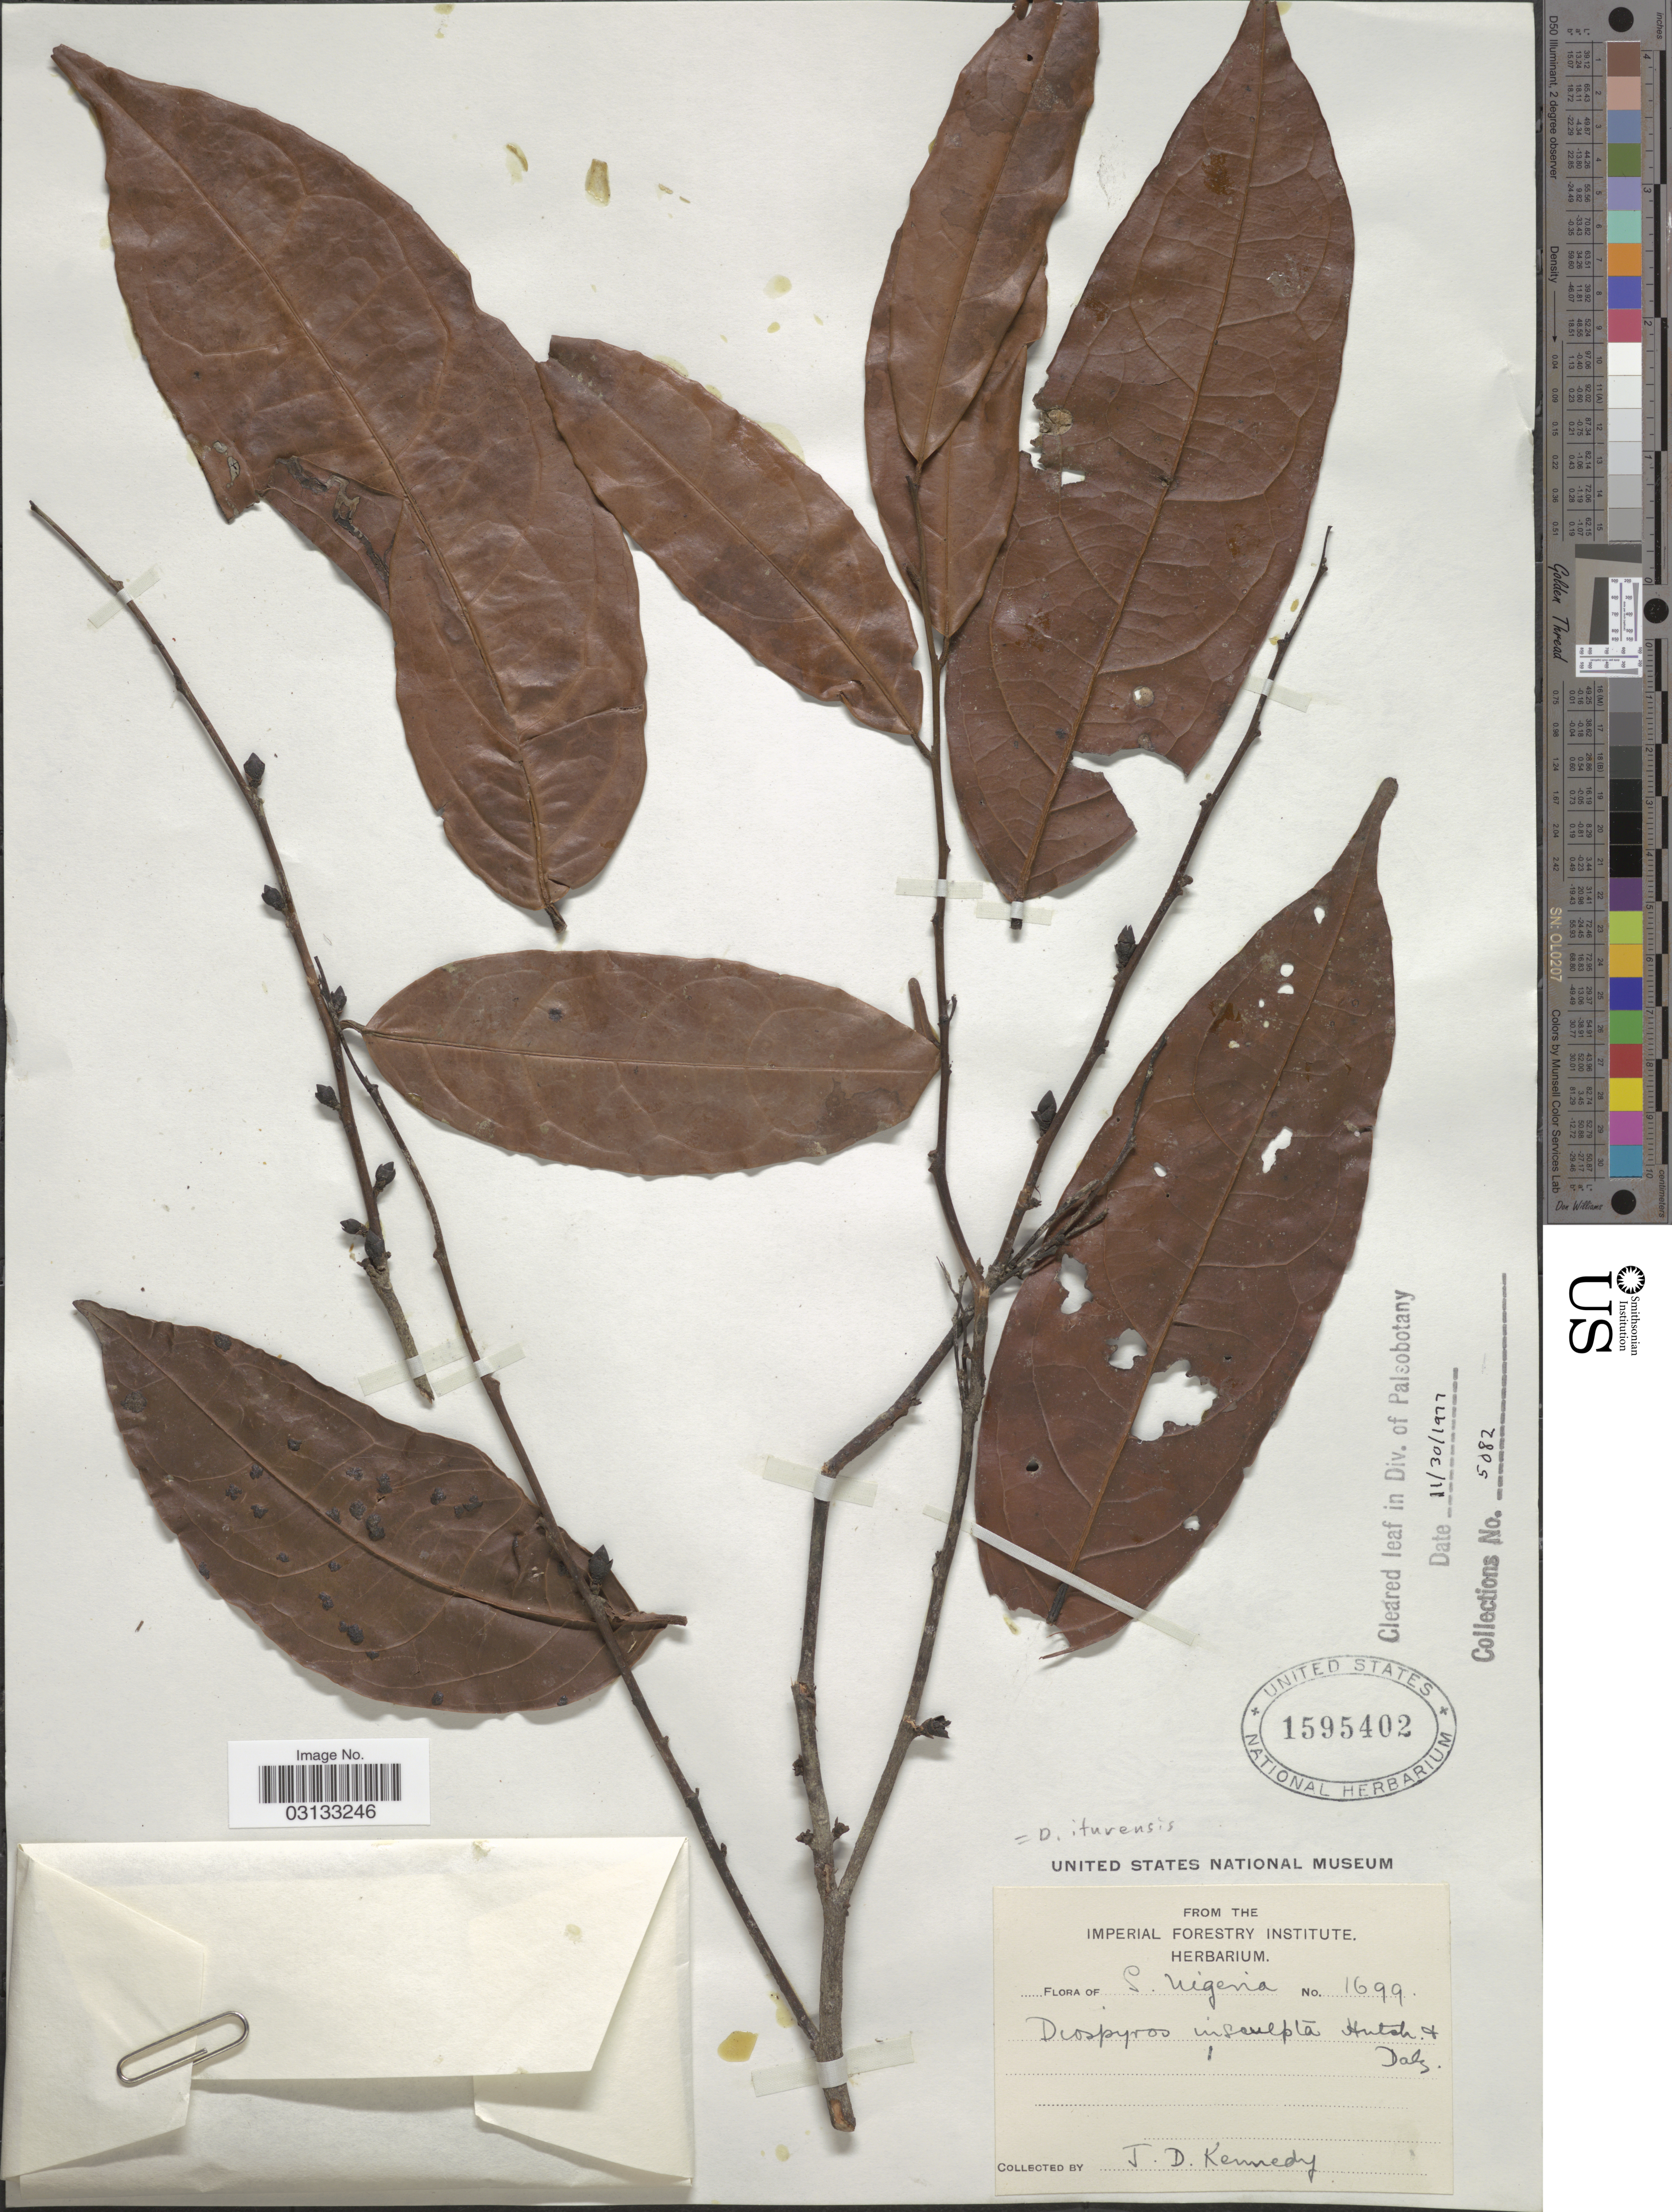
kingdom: Plantae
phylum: Tracheophyta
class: Magnoliopsida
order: Ericales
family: Ebenaceae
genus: Diospyros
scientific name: Diospyros iturensis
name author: (Gürke) Letouzey & F. White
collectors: J. D. Kennedy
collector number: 1699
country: Nigeria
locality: S. Nigeria.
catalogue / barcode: US 1595402